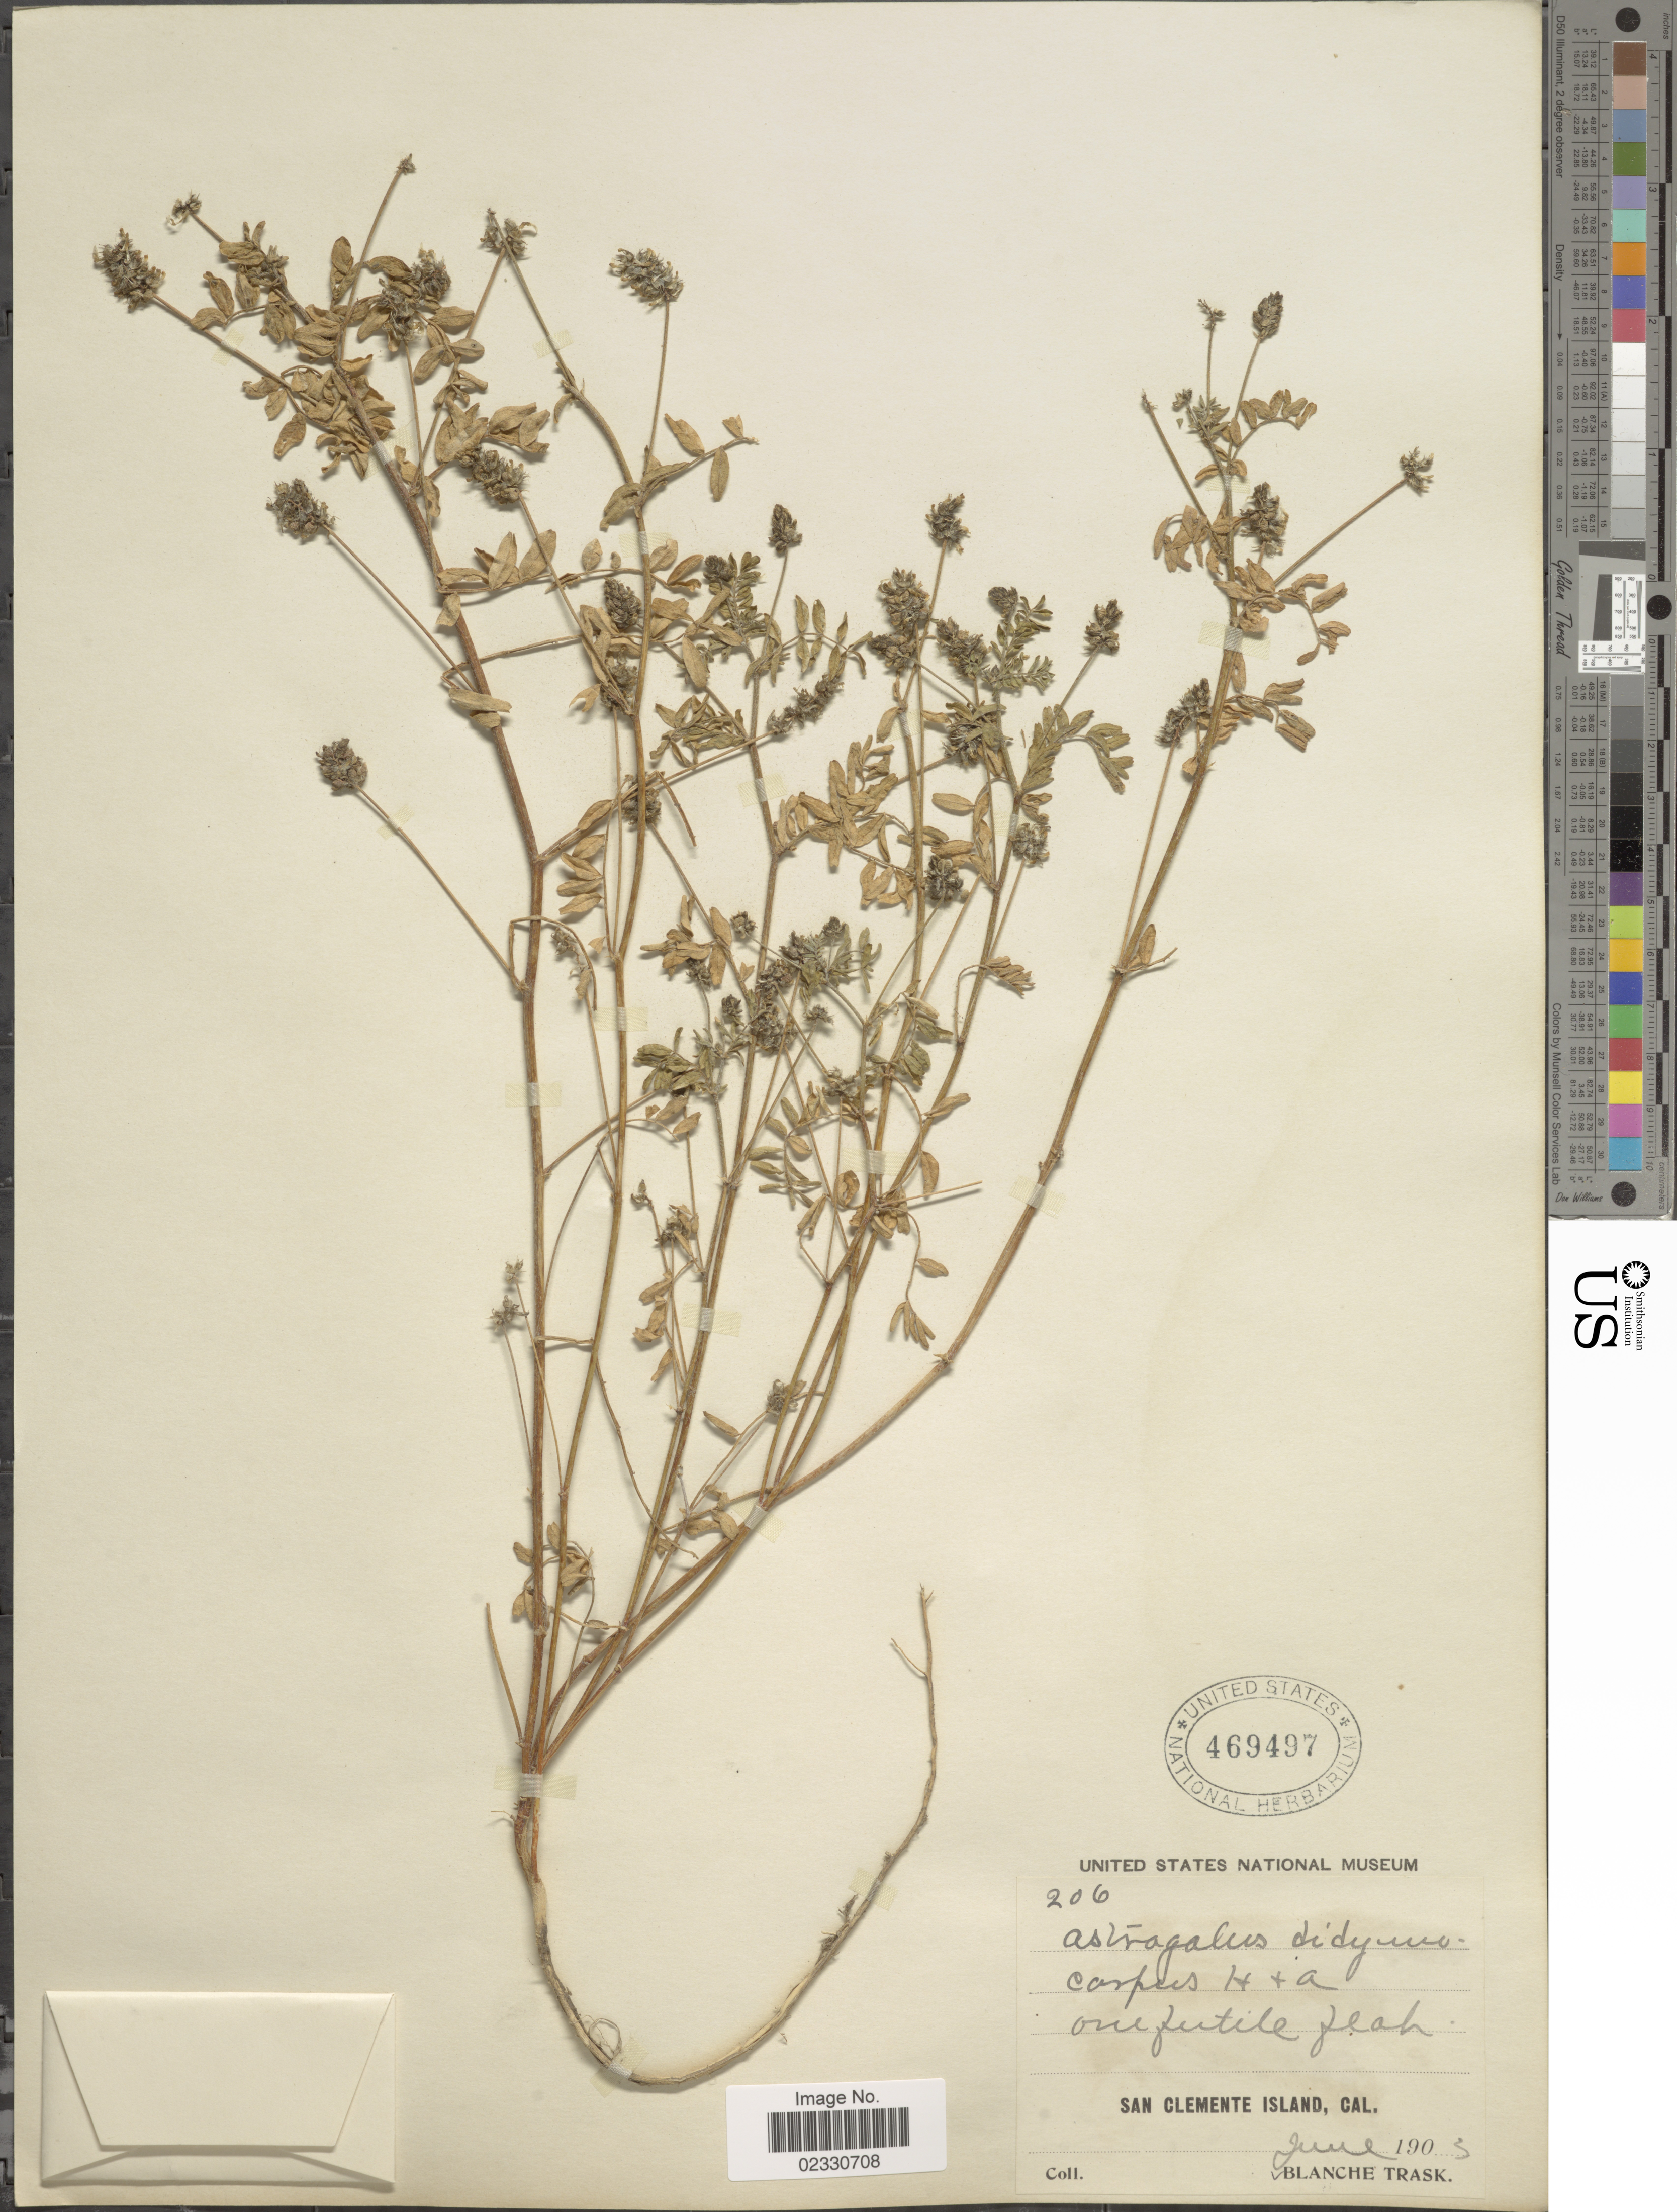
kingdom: Plantae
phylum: Tracheophyta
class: Magnoliopsida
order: Fabales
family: Fabaceae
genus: Astragalus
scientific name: Astragalus didymocarpus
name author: Hook. & Arn.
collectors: B. Trask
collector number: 206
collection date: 1903-06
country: United States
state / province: California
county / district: Los Angeles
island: San Clemente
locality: San Clemente Island.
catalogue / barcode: US 469497